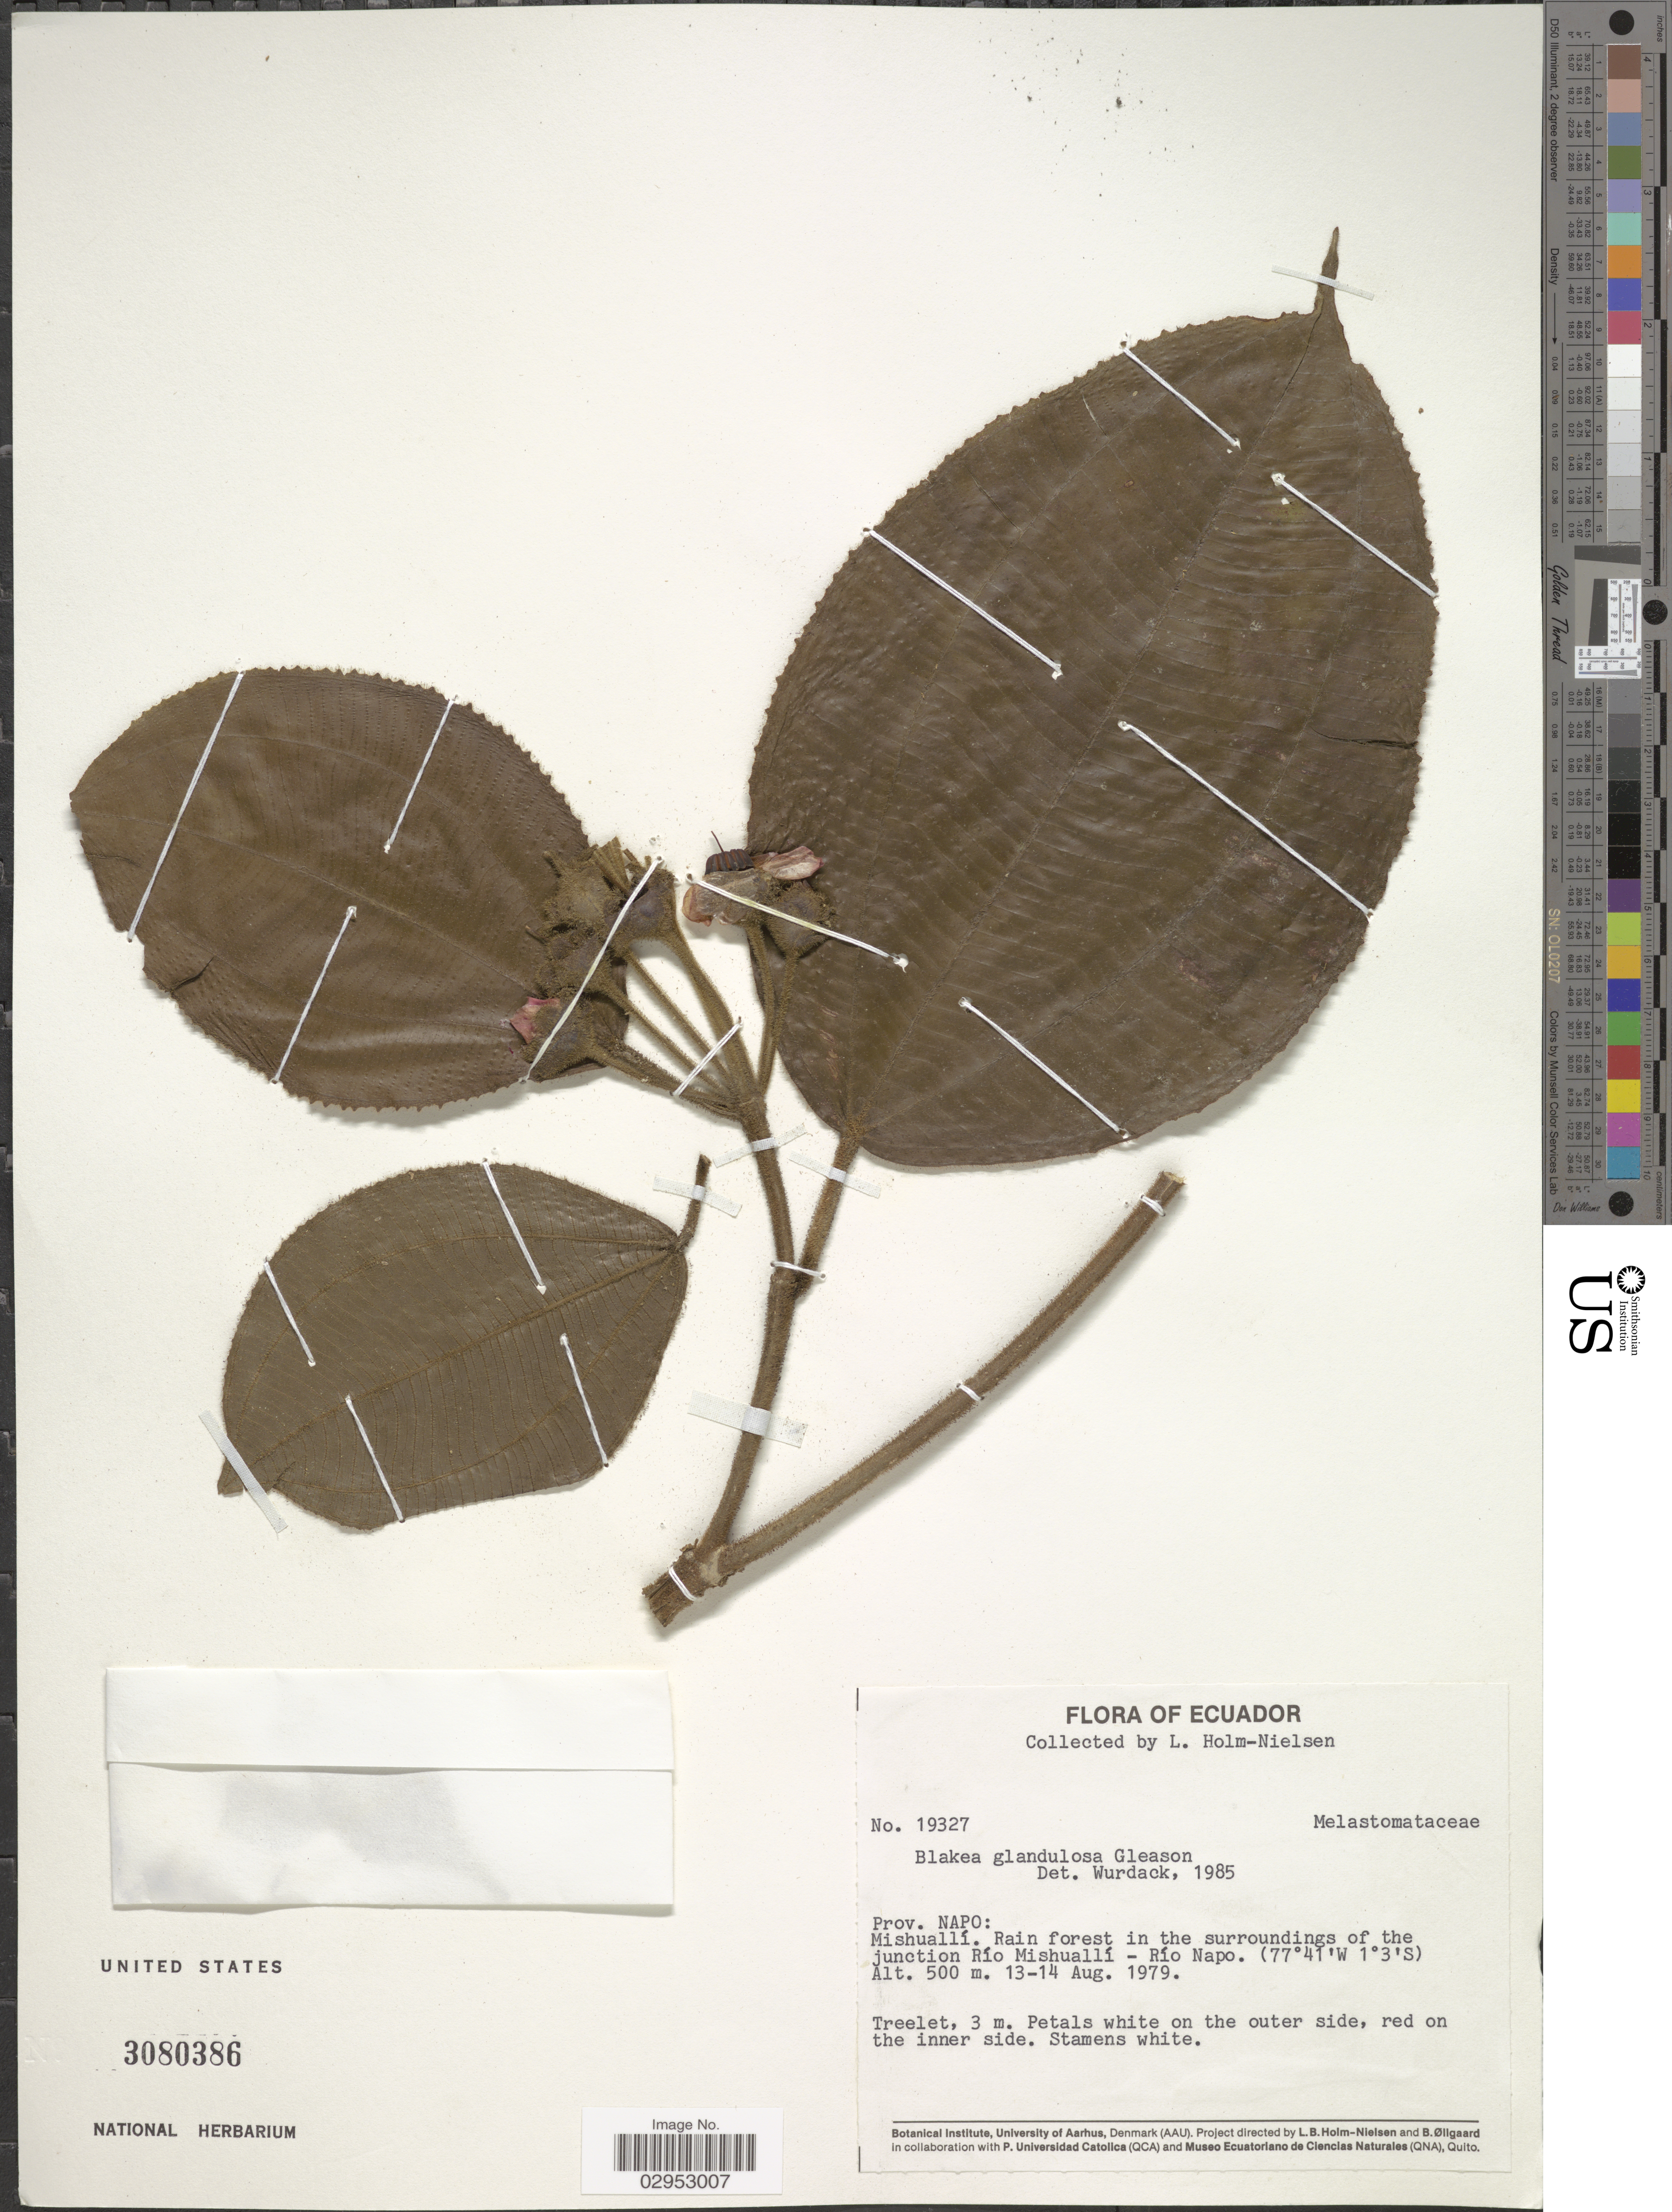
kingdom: Plantae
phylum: Tracheophyta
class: Magnoliopsida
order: Myrtales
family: Melastomataceae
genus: Blakea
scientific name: Blakea glandulosa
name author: Gleason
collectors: L. Holm-Nielsen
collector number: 19327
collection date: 1979-08-13/1979-08-14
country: Ecuador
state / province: Napo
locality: Mishuallí. Rain forest in the surroundings of the junction Río Mishuallí - Río Napo.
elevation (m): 500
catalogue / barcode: US 3080386